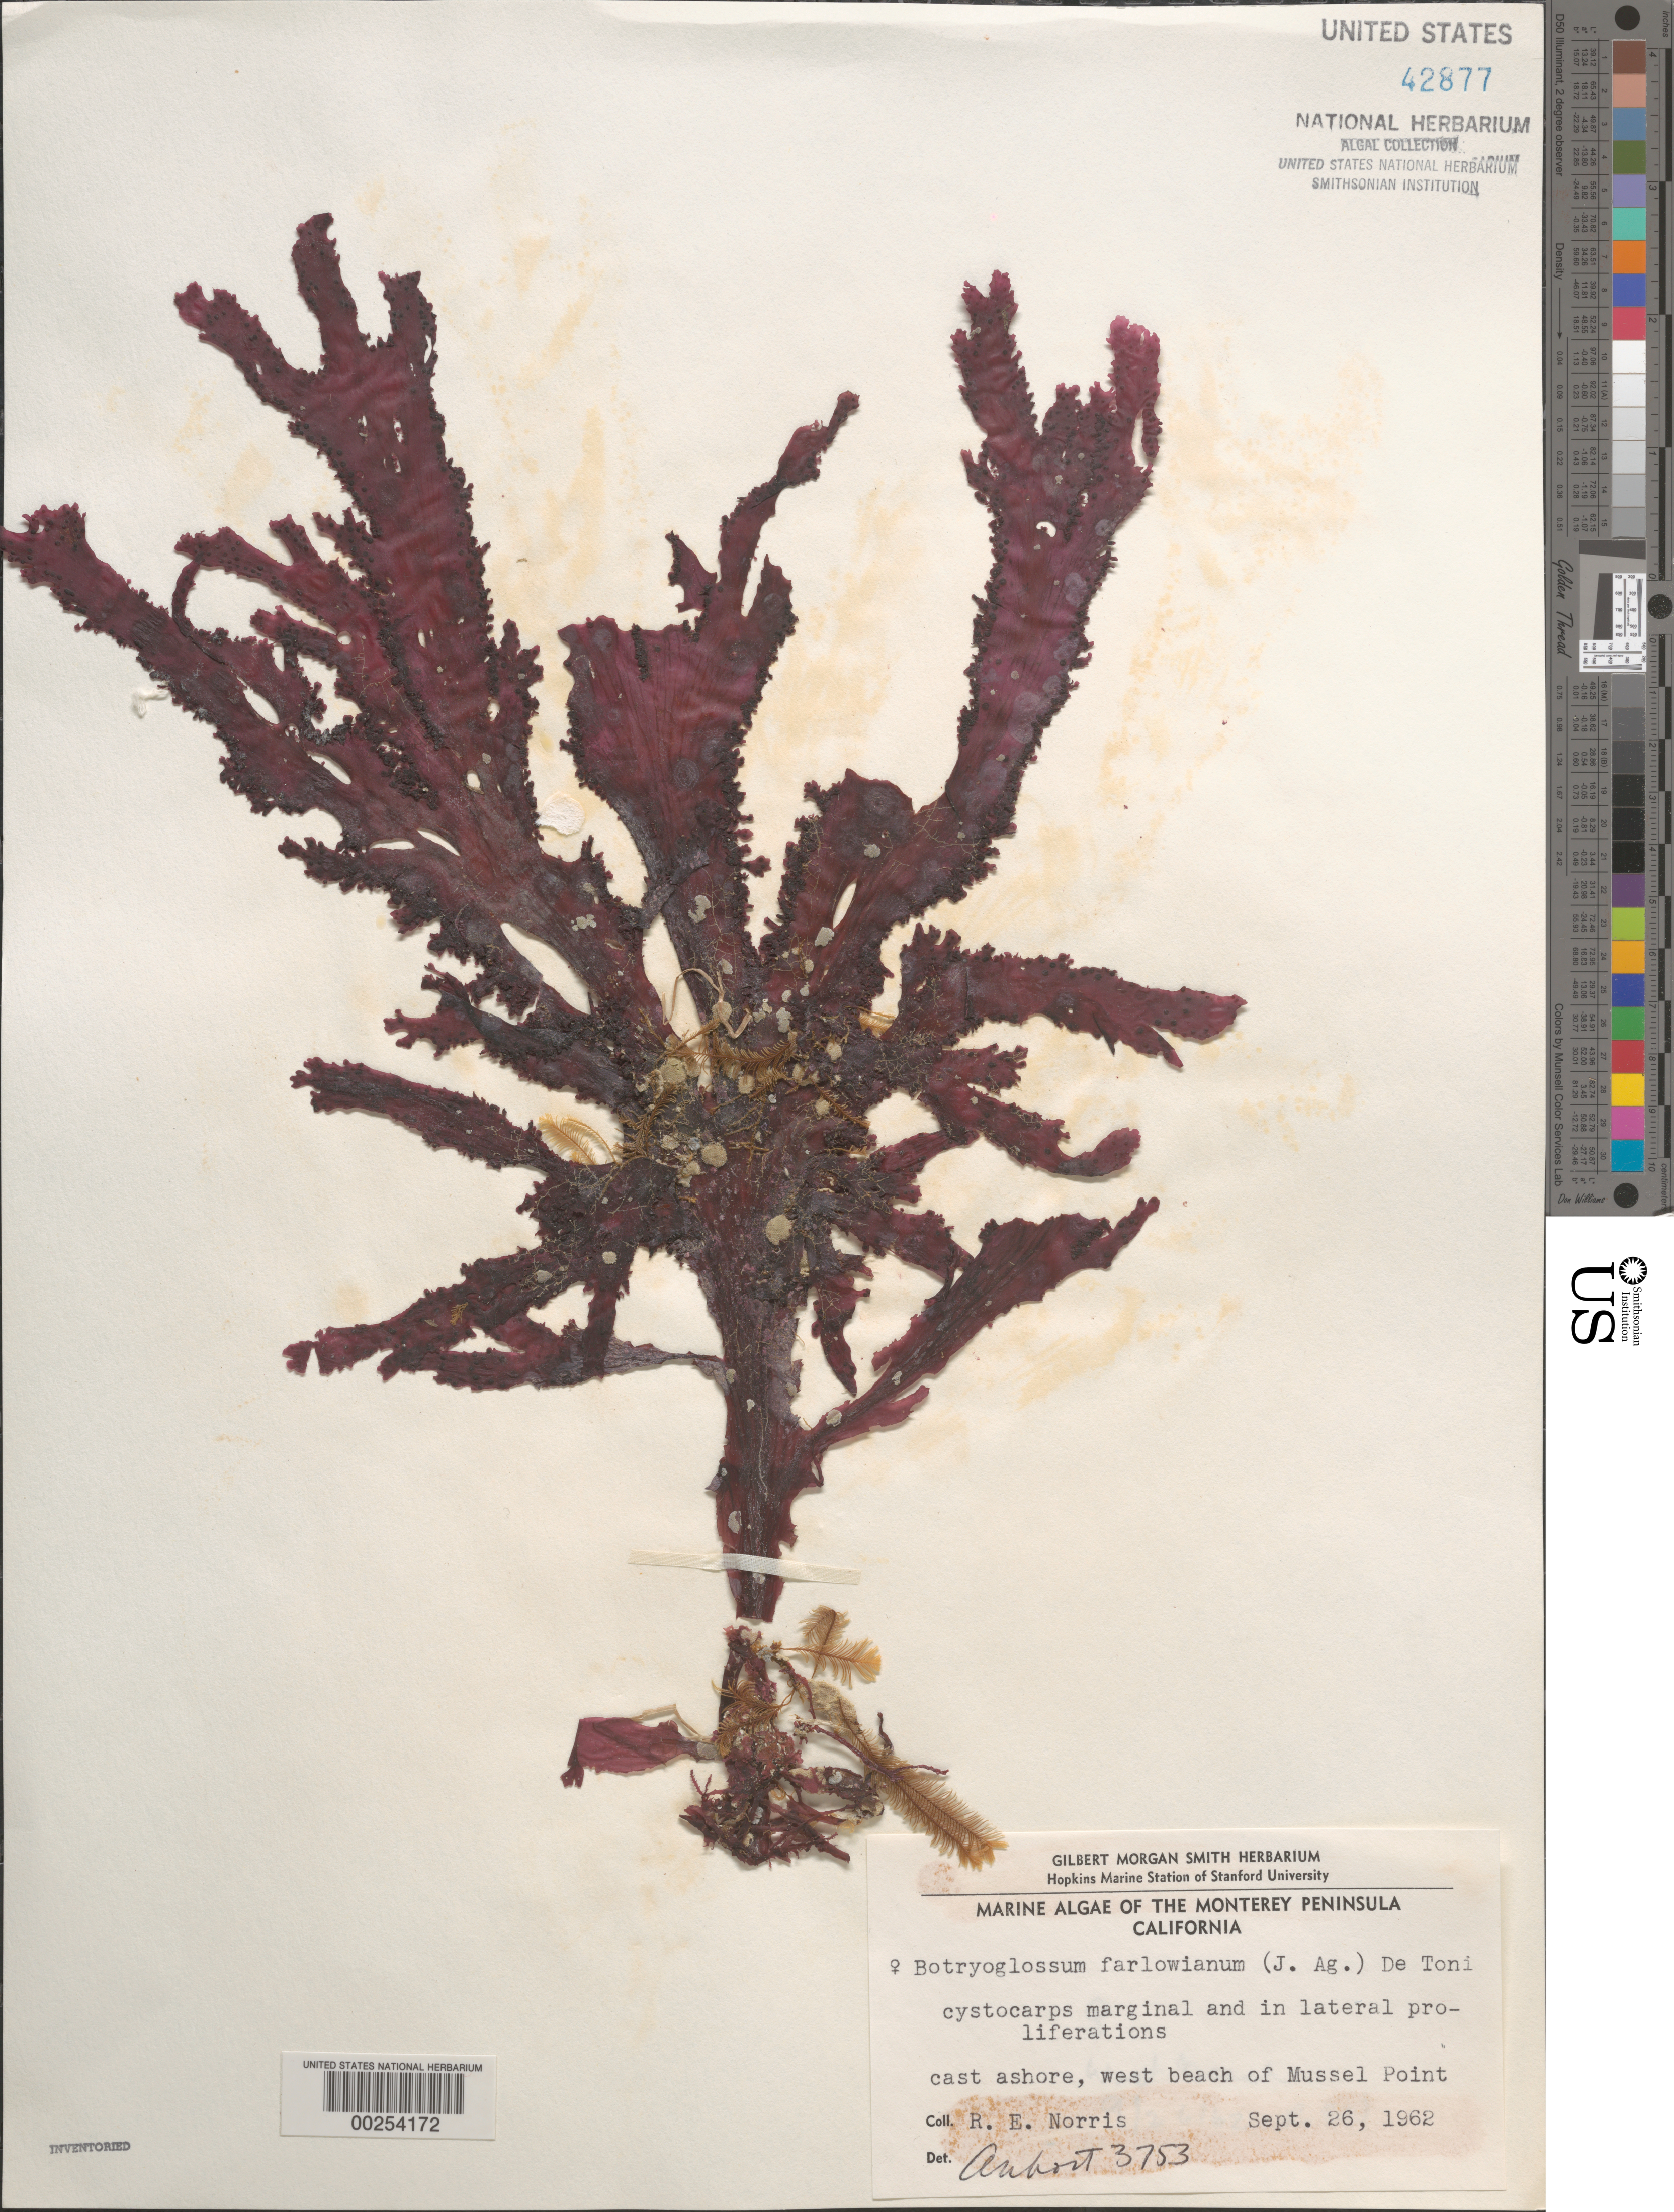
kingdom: Plantae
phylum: Rhodophyta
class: Florideophyceae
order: Ceramiales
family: Delesseriaceae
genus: Botryoglossum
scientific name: Botryoglossum farlowianum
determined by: Abbott, Isabella A.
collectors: R. E. Norris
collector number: IAA 3753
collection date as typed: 26 Sep 1962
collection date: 1962-09-26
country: United States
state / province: California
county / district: Monterey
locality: West beach of Mussel Point, Monterey Peninsula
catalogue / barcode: US 42877